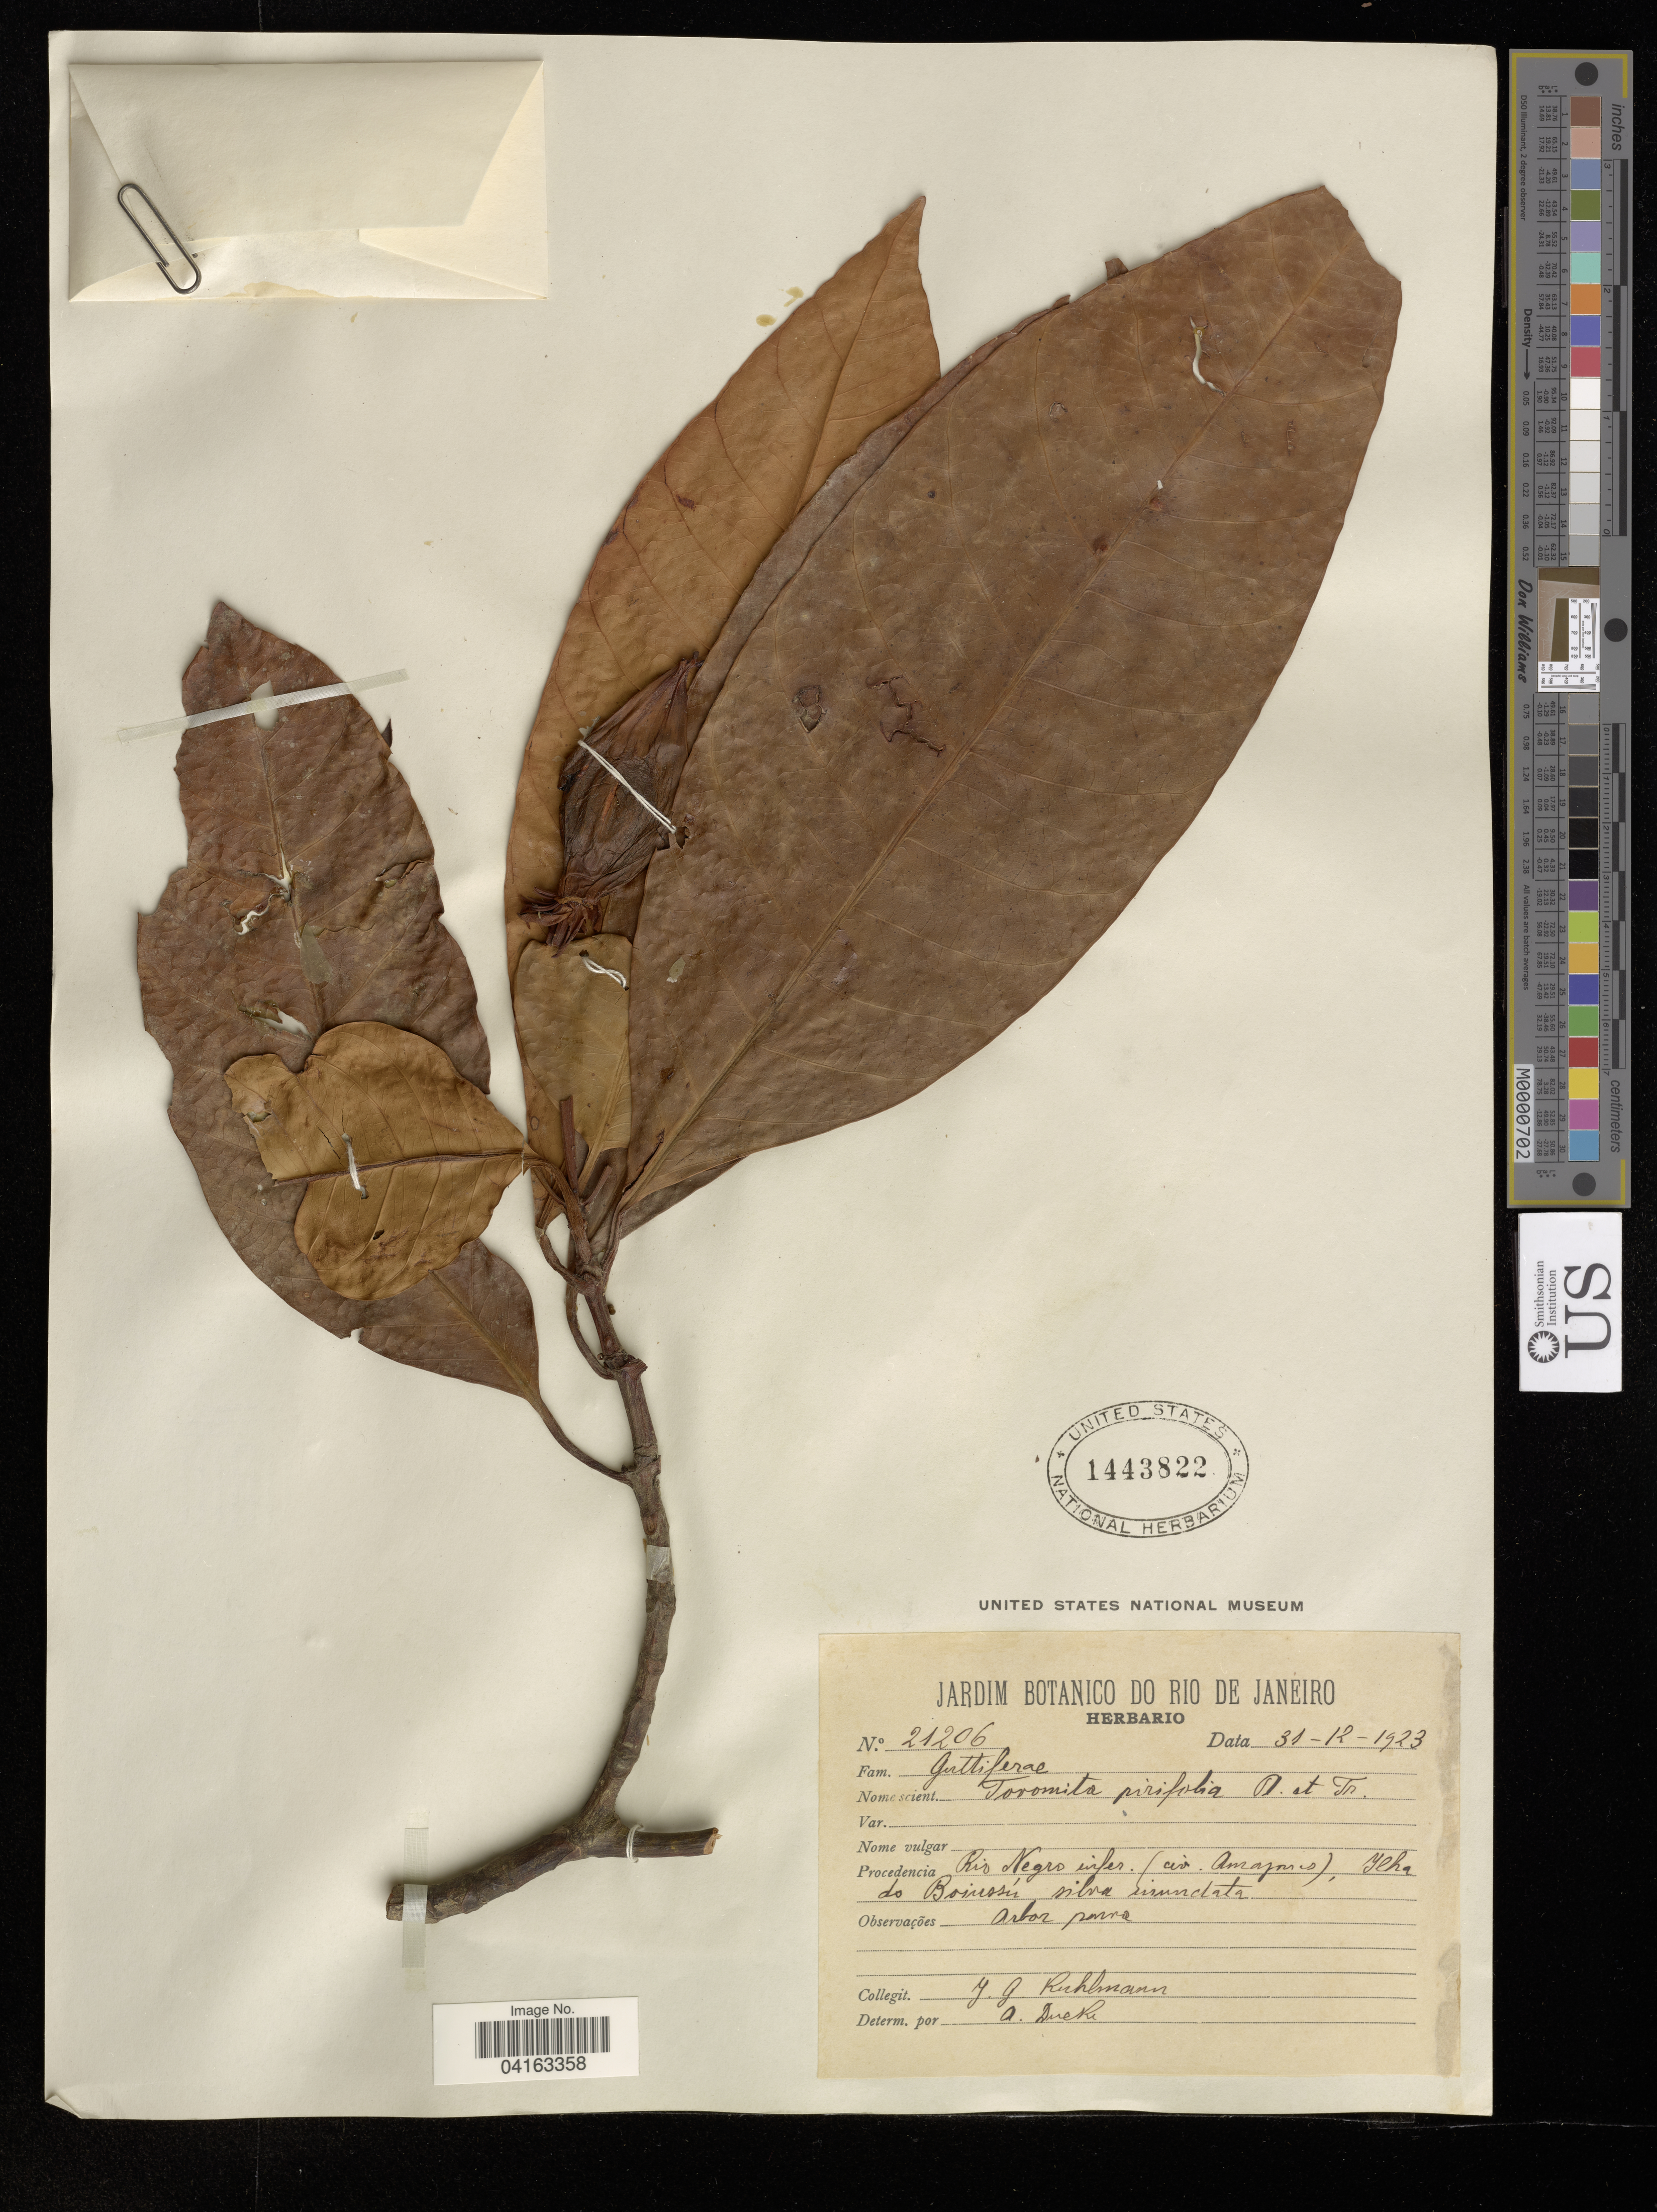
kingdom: Plantae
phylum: Tracheophyta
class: Magnoliopsida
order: Malpighiales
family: Clusiaceae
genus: Tovomita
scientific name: Tovomita pyrifolia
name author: Planch. & Triana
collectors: J. G. Kuhlmann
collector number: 21206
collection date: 1923-12-31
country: Brazil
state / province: Rio de Janeiro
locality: Rio Negro inf. (civ. Amazonas), Ilha do Boinossú.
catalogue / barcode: US 1443822